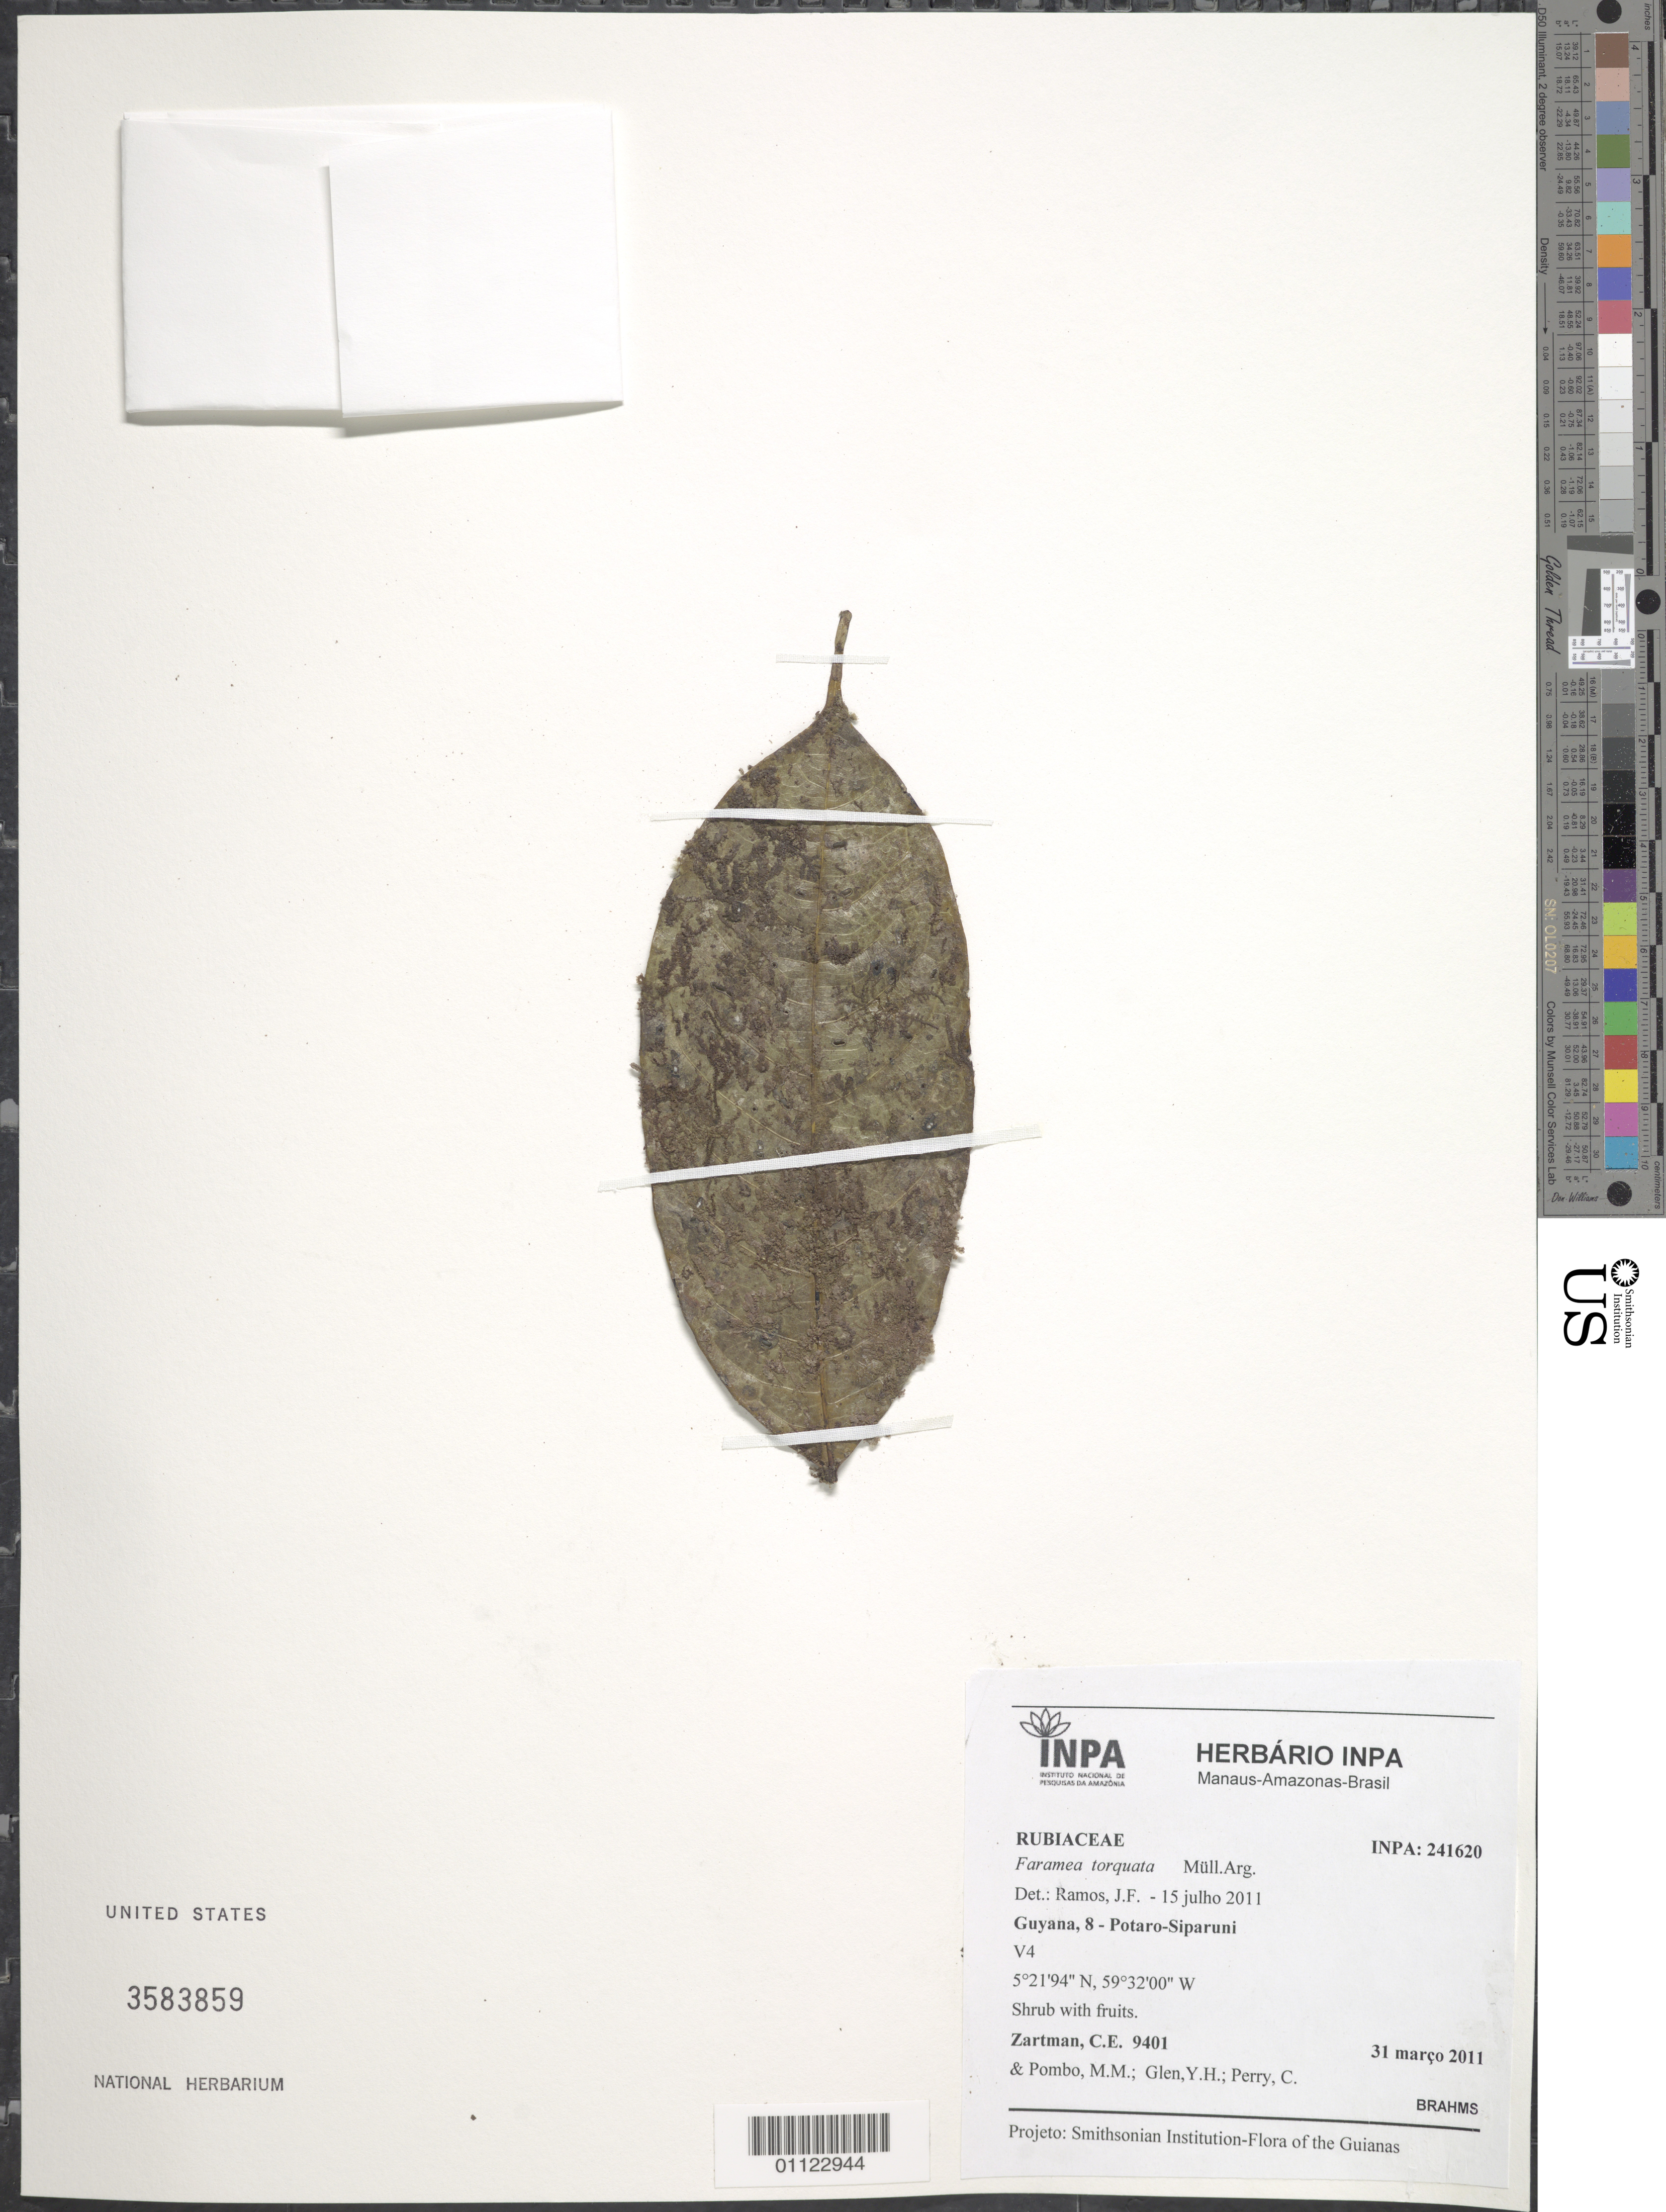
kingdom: Plantae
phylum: Tracheophyta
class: Magnoliopsida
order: Gentianales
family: Rubiaceae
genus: Faramea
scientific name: Faramea torquata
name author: Müll. Arg.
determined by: Ramos, J. F.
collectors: C. Zartman, M. Pombo, Y. Glen & C. Perry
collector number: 9401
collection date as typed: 31-Mar-11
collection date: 1911-03-31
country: Guyana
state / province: Potaro-Siparuni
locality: V4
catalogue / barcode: US 3583859